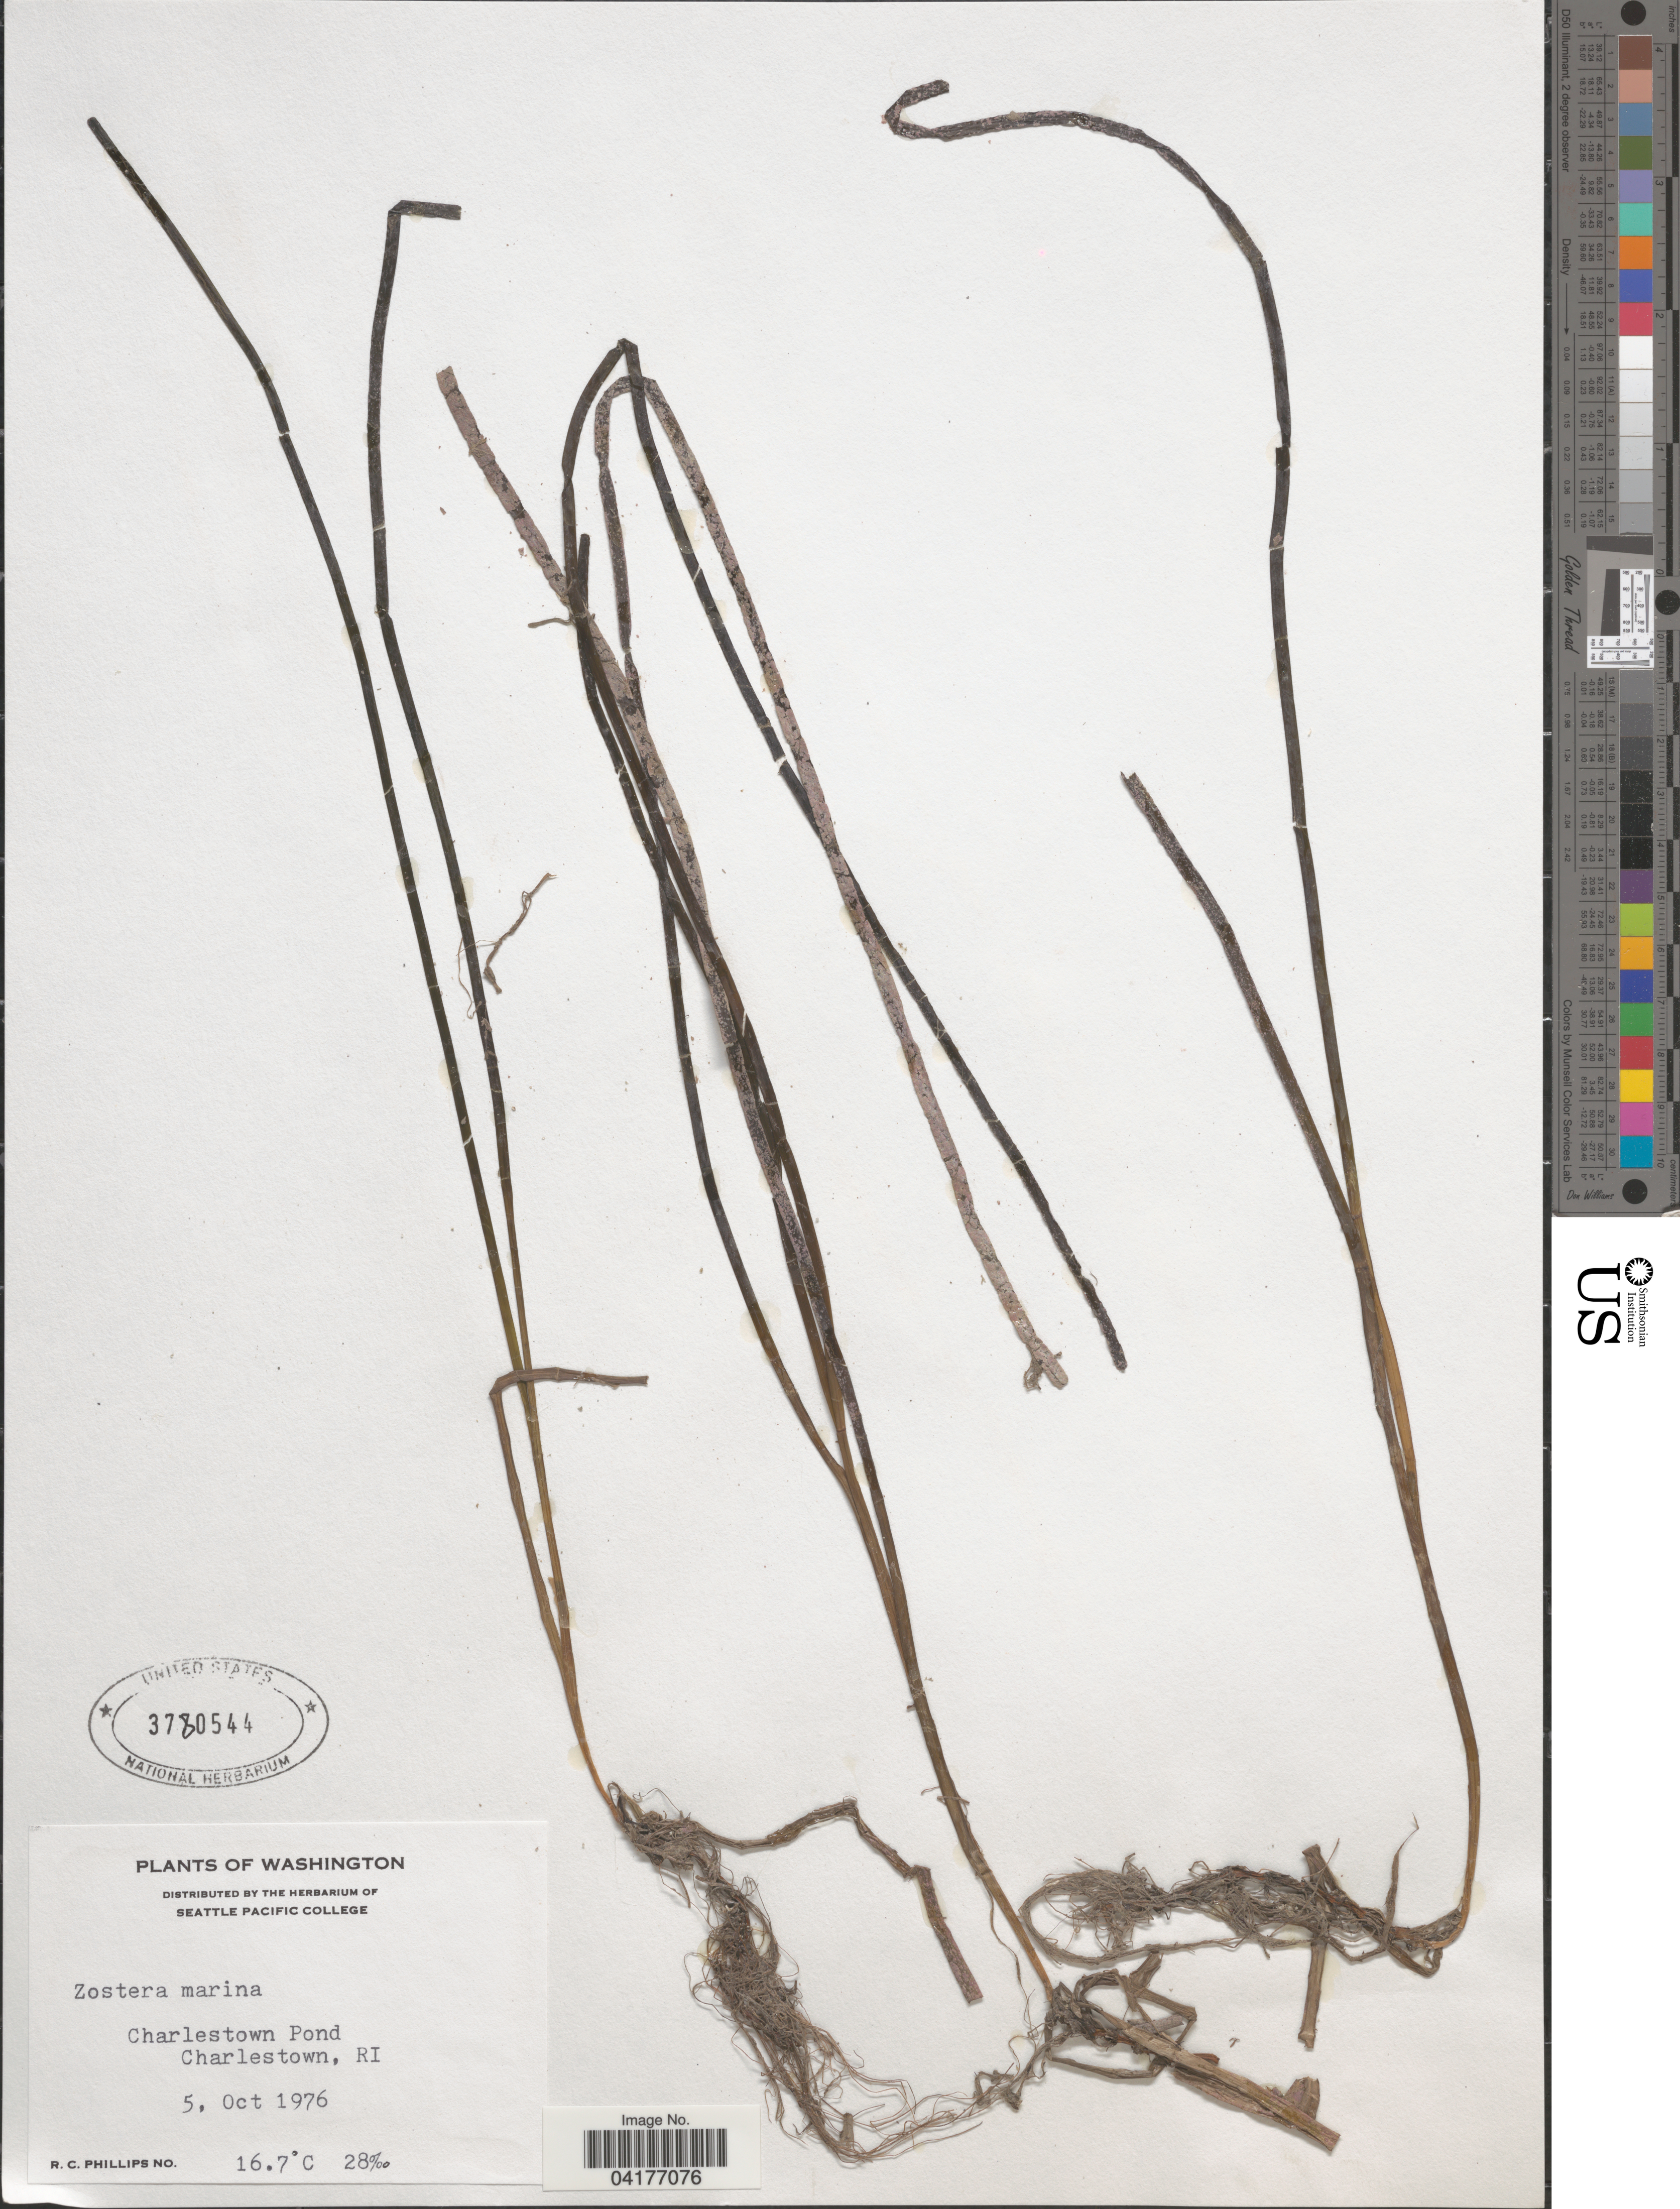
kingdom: Plantae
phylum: Tracheophyta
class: Liliopsida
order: Alismatales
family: Zosteraceae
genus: Zostera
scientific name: Zostera marina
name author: L.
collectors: R. C. Phillips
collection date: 1976-10-05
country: United States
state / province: Rhode Island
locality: Charlestown Pond, Charlestown, RI.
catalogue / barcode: US 3780544